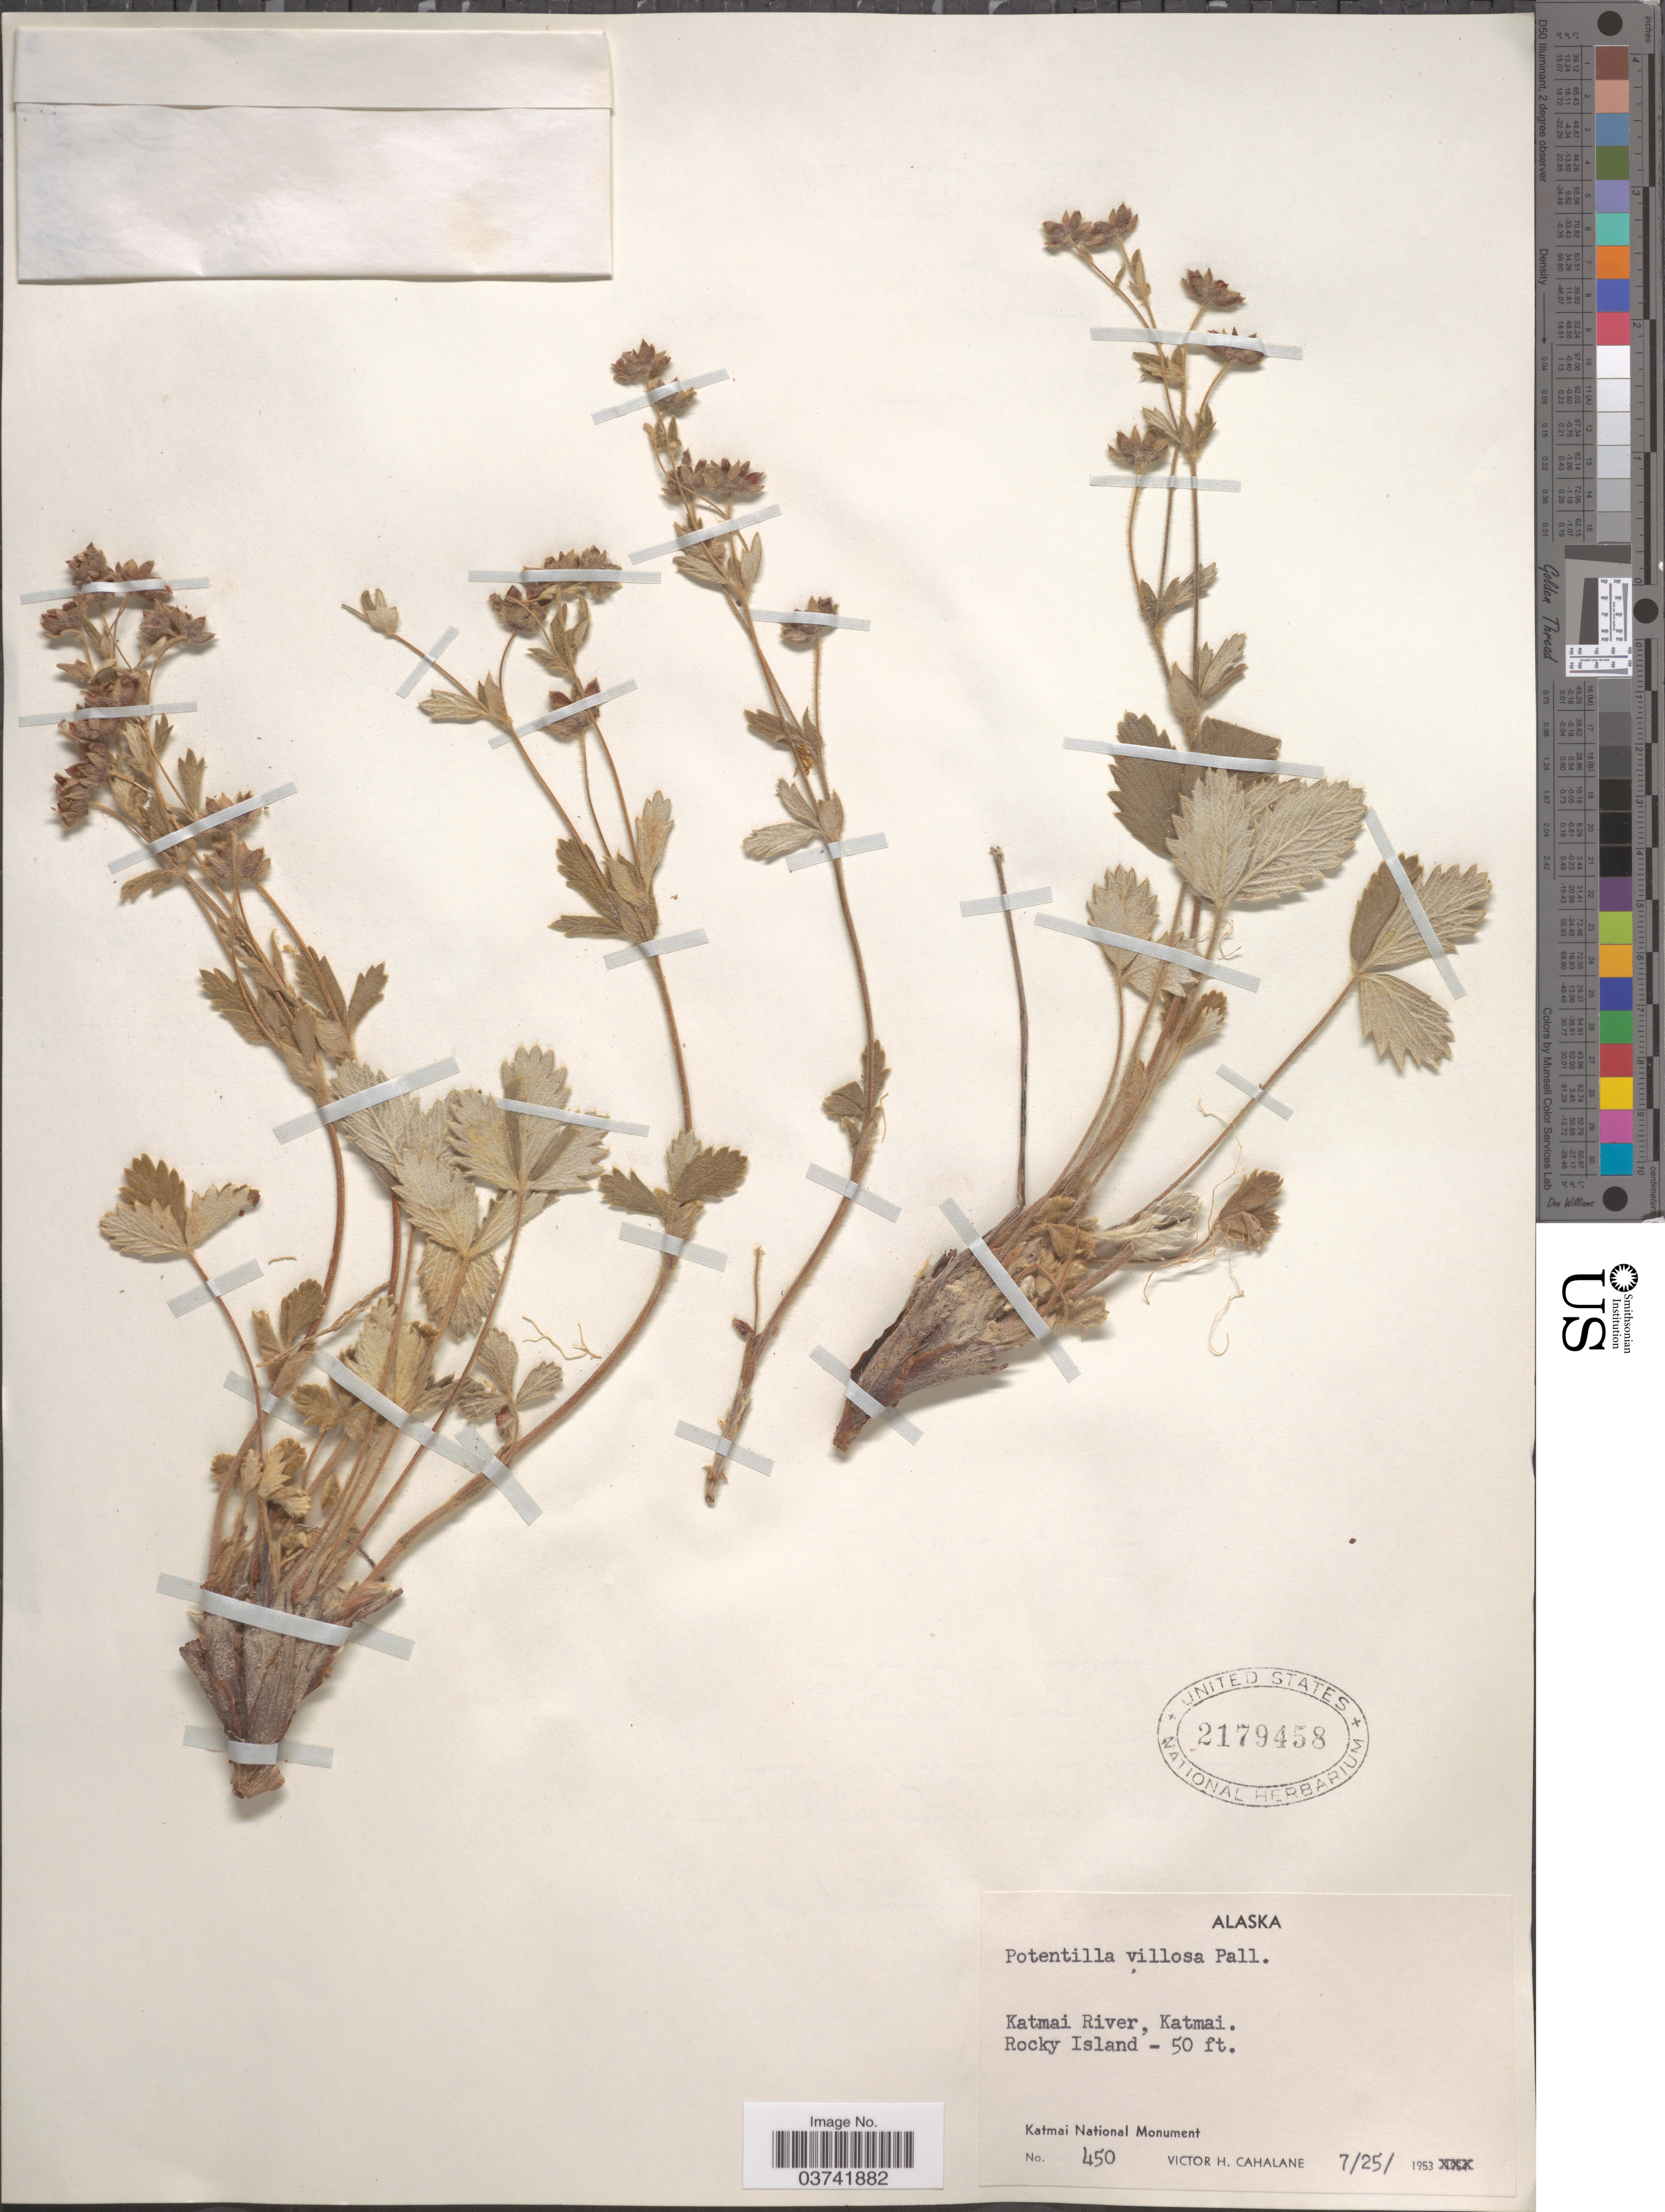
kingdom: Plantae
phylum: Tracheophyta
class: Magnoliopsida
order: Rosales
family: Rosaceae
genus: Potentilla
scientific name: Potentilla villosa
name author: Pall. ex Pursh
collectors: V. Cahalane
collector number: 450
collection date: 1953-07-25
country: United States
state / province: Alaska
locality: Katmai River, Katmai. Katmai National Monument.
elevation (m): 15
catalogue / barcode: US 2179458